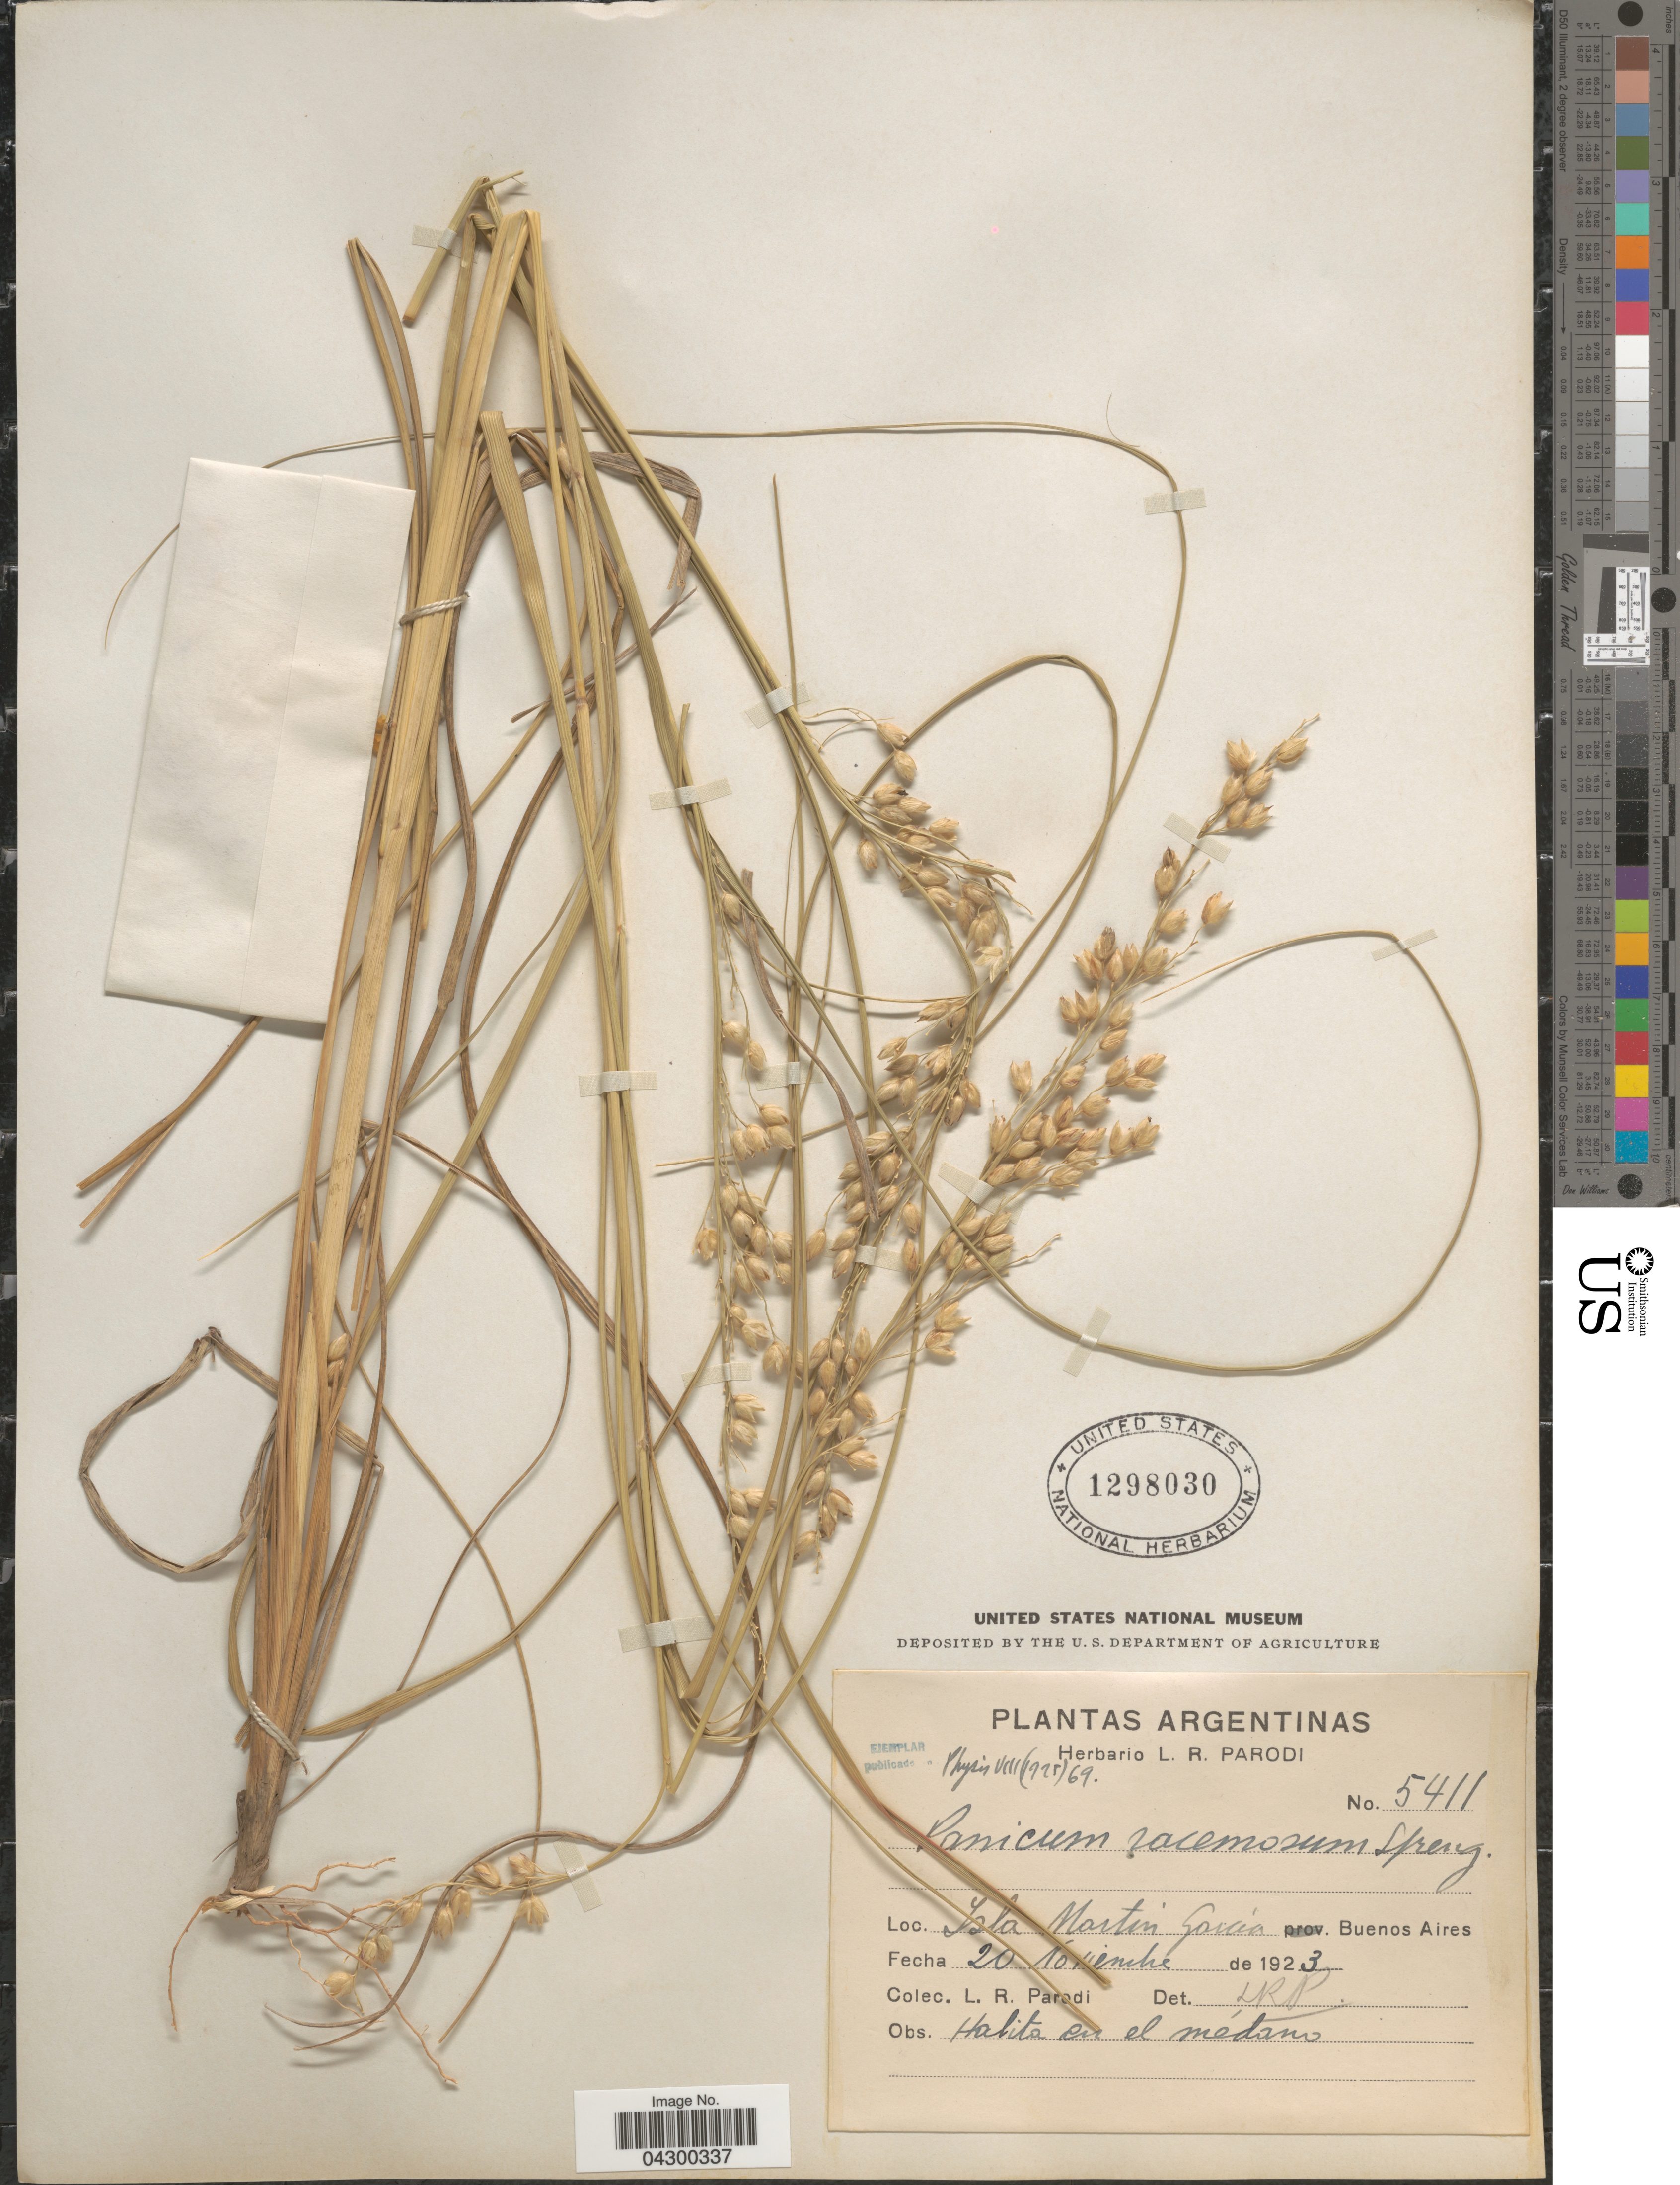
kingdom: Plantae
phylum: Tracheophyta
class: Liliopsida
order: Poales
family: Poaceae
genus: Panicum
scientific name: Panicum racemosum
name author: (P. Beauv.) Spreng.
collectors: L. R. Parodi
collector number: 5411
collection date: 1923-11-20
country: Argentina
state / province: Buenos Aires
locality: Isla Martín García.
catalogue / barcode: US 1298030